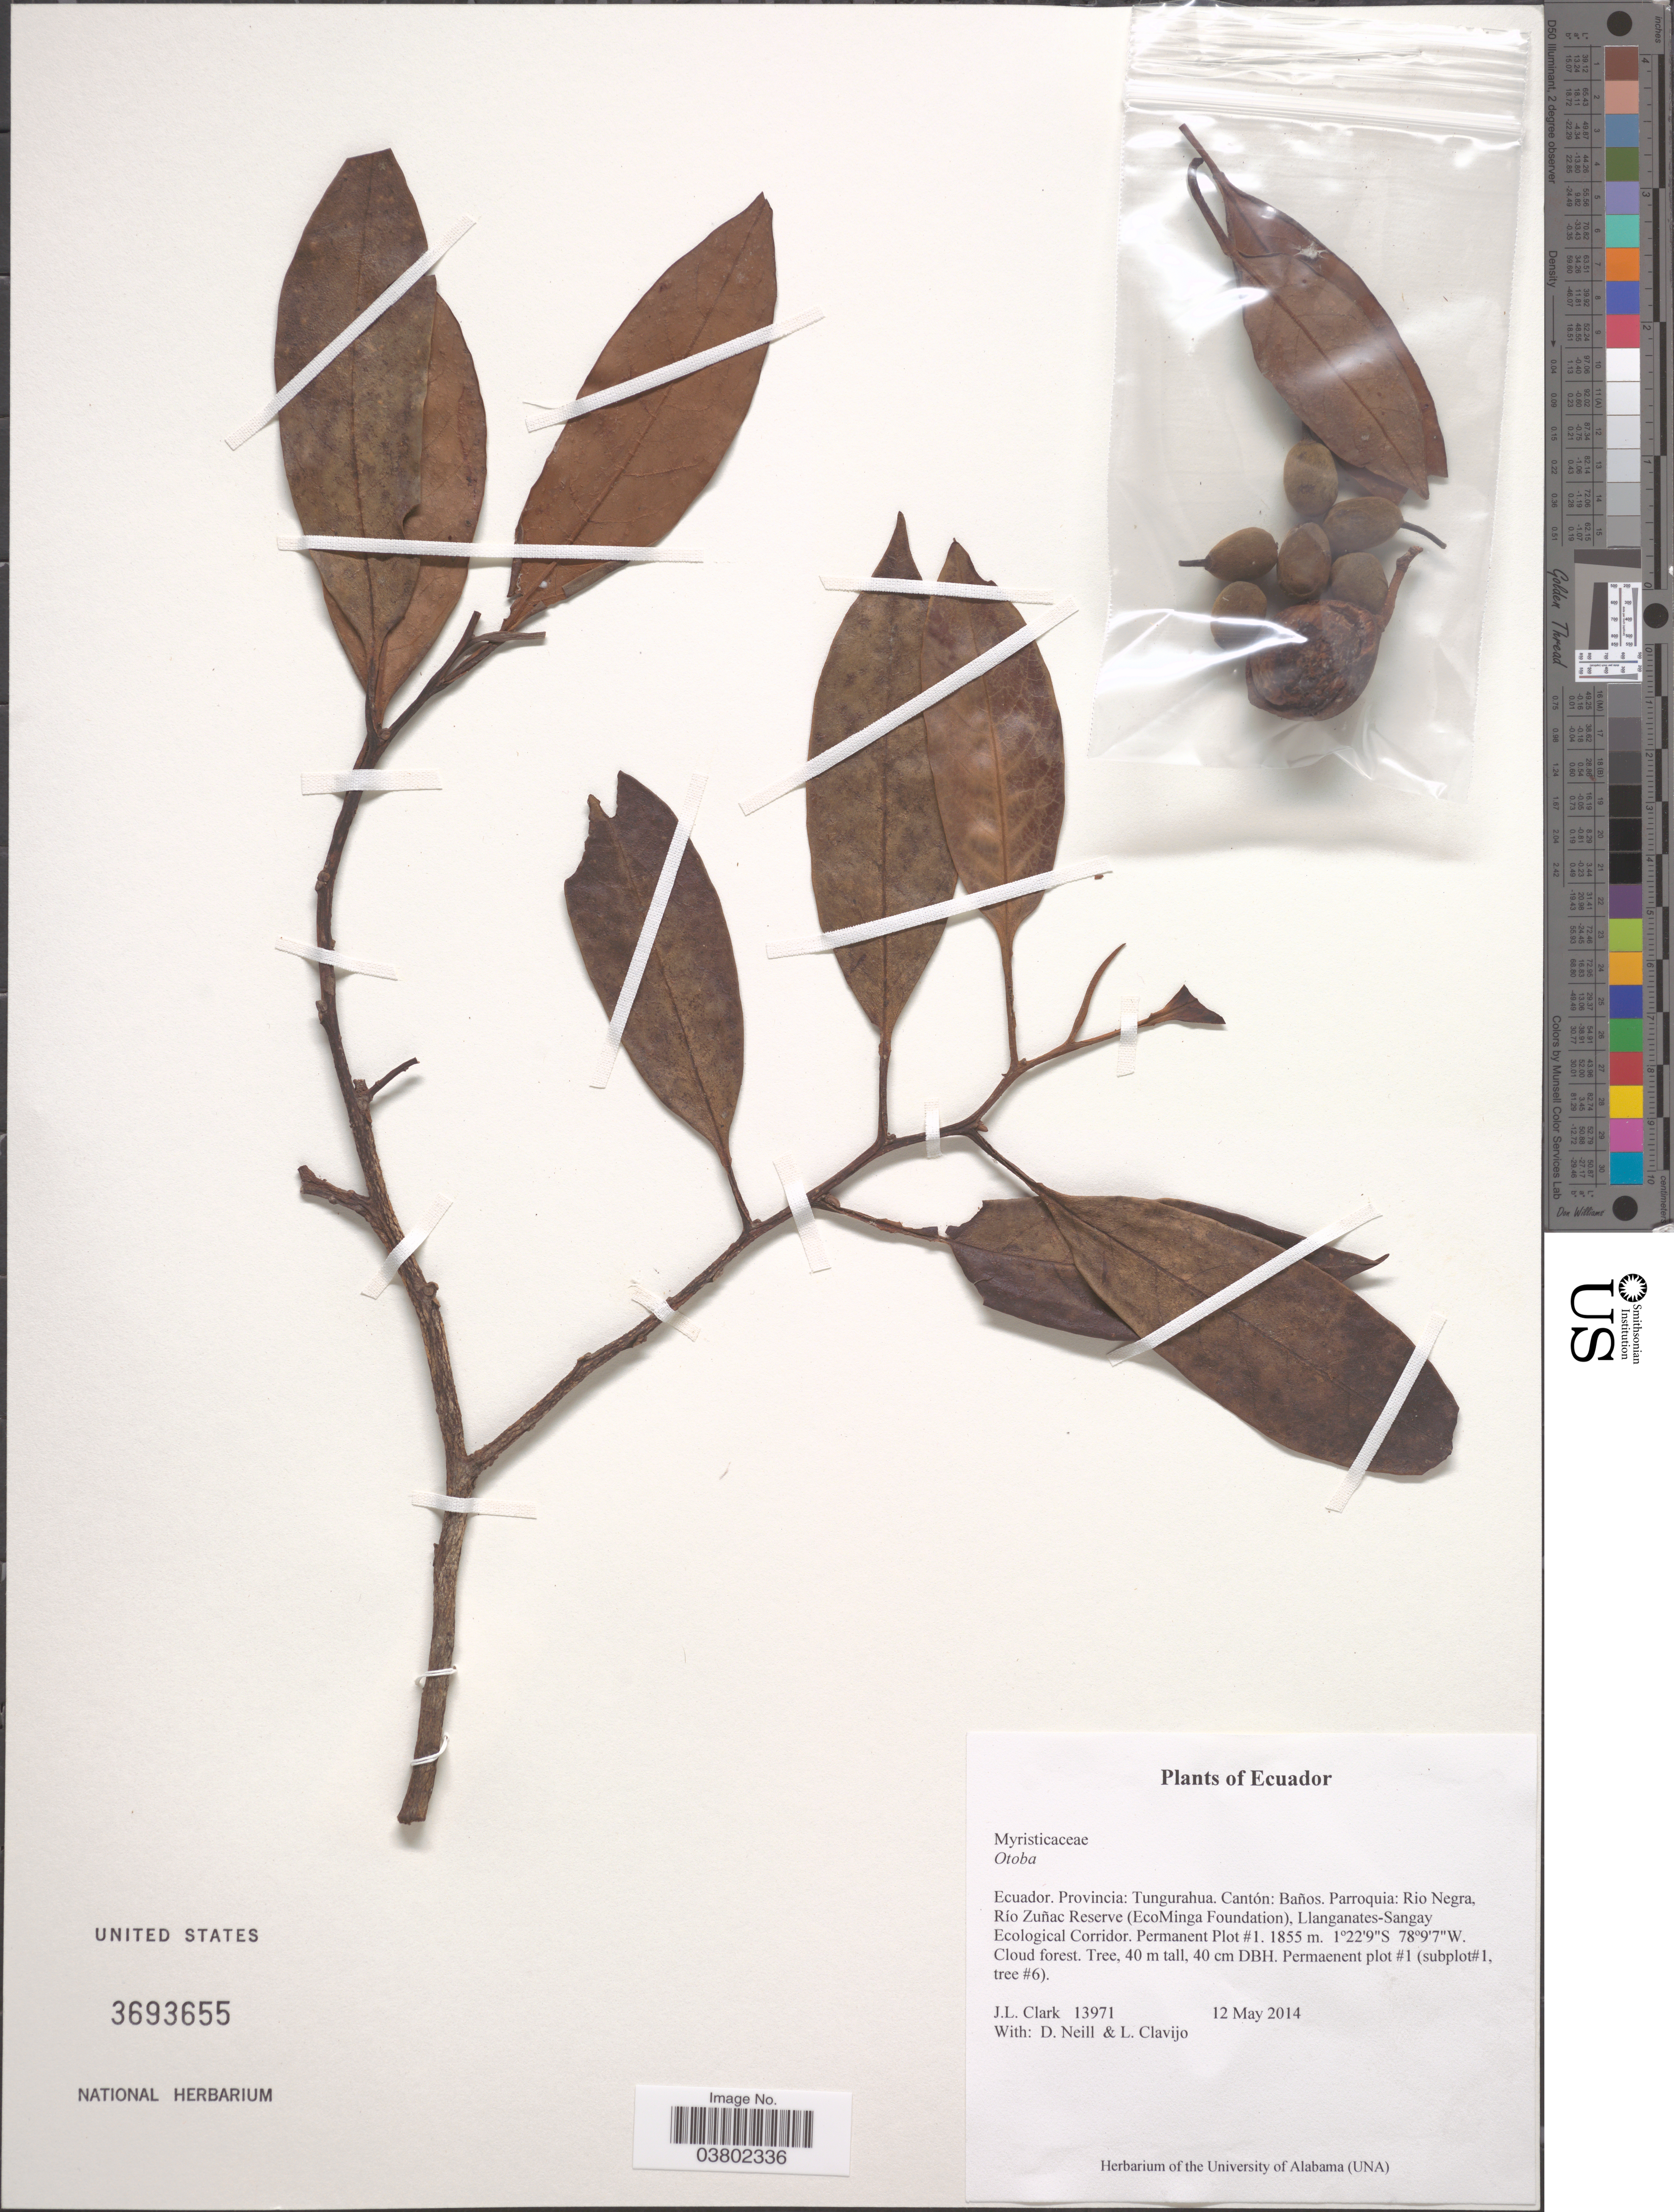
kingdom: Plantae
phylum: Tracheophyta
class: Magnoliopsida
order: Magnoliales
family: Myristicaceae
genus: Otoba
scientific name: Otoba sp.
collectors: J. L. Clark, D. Neill & L. Clavijo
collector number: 13971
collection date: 2014-05-12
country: Ecuador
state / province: Tungurahua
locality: Cantón: Baños. Parroquia: Rio Negra, Río Zuñac Reserve (EcoMinga Foundation), Llanganates-Sangay Ecological Corridor. Permanent Plot #1.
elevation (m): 1855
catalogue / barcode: US 3693655